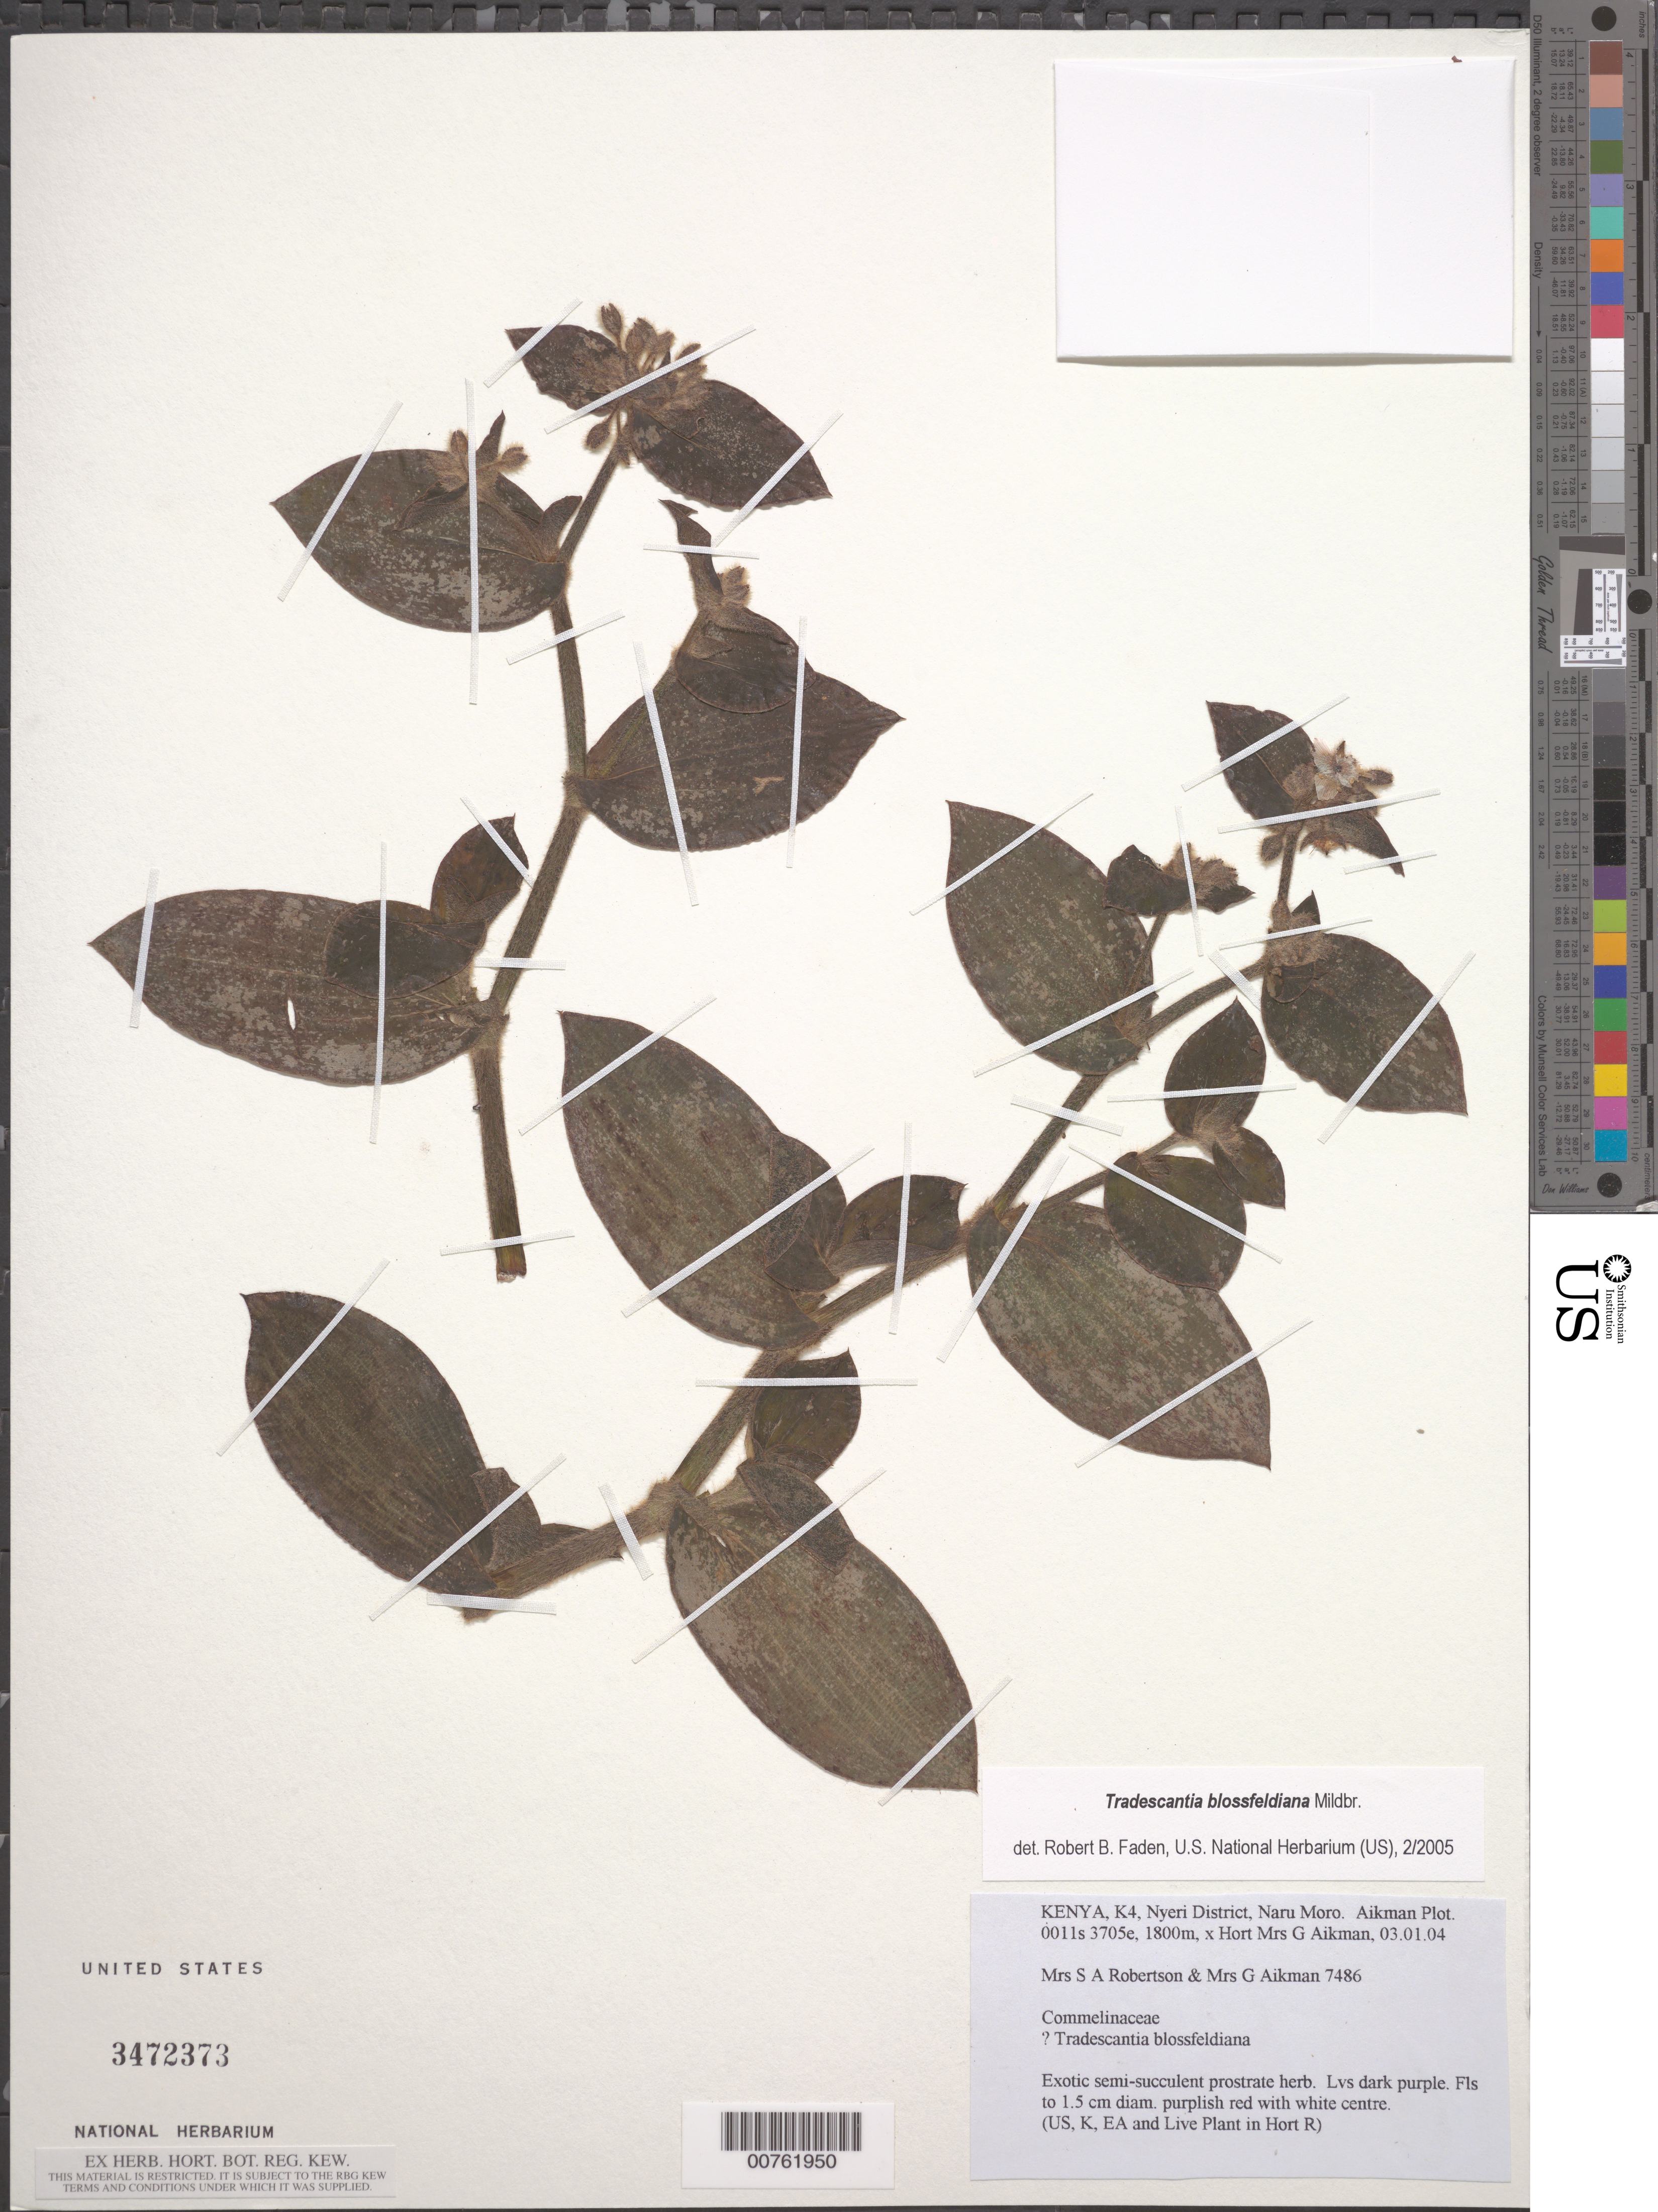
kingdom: Plantae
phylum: Tracheophyta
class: Liliopsida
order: Commelinales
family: Commelinaceae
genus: Tradescantia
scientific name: Tradescantia blossfeldiana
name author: Mildbr.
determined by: Faden, Robert B., (US), Smithsonian Institution - National Museum of Natural History (UNITED STATES)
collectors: S. A. Robertson et al.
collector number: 7486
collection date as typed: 03 Jan 2004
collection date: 2004-01-03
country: Kenya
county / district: Nyeri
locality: K4 Naru Moro. Aikman Plot.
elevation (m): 1800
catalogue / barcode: US 3472373